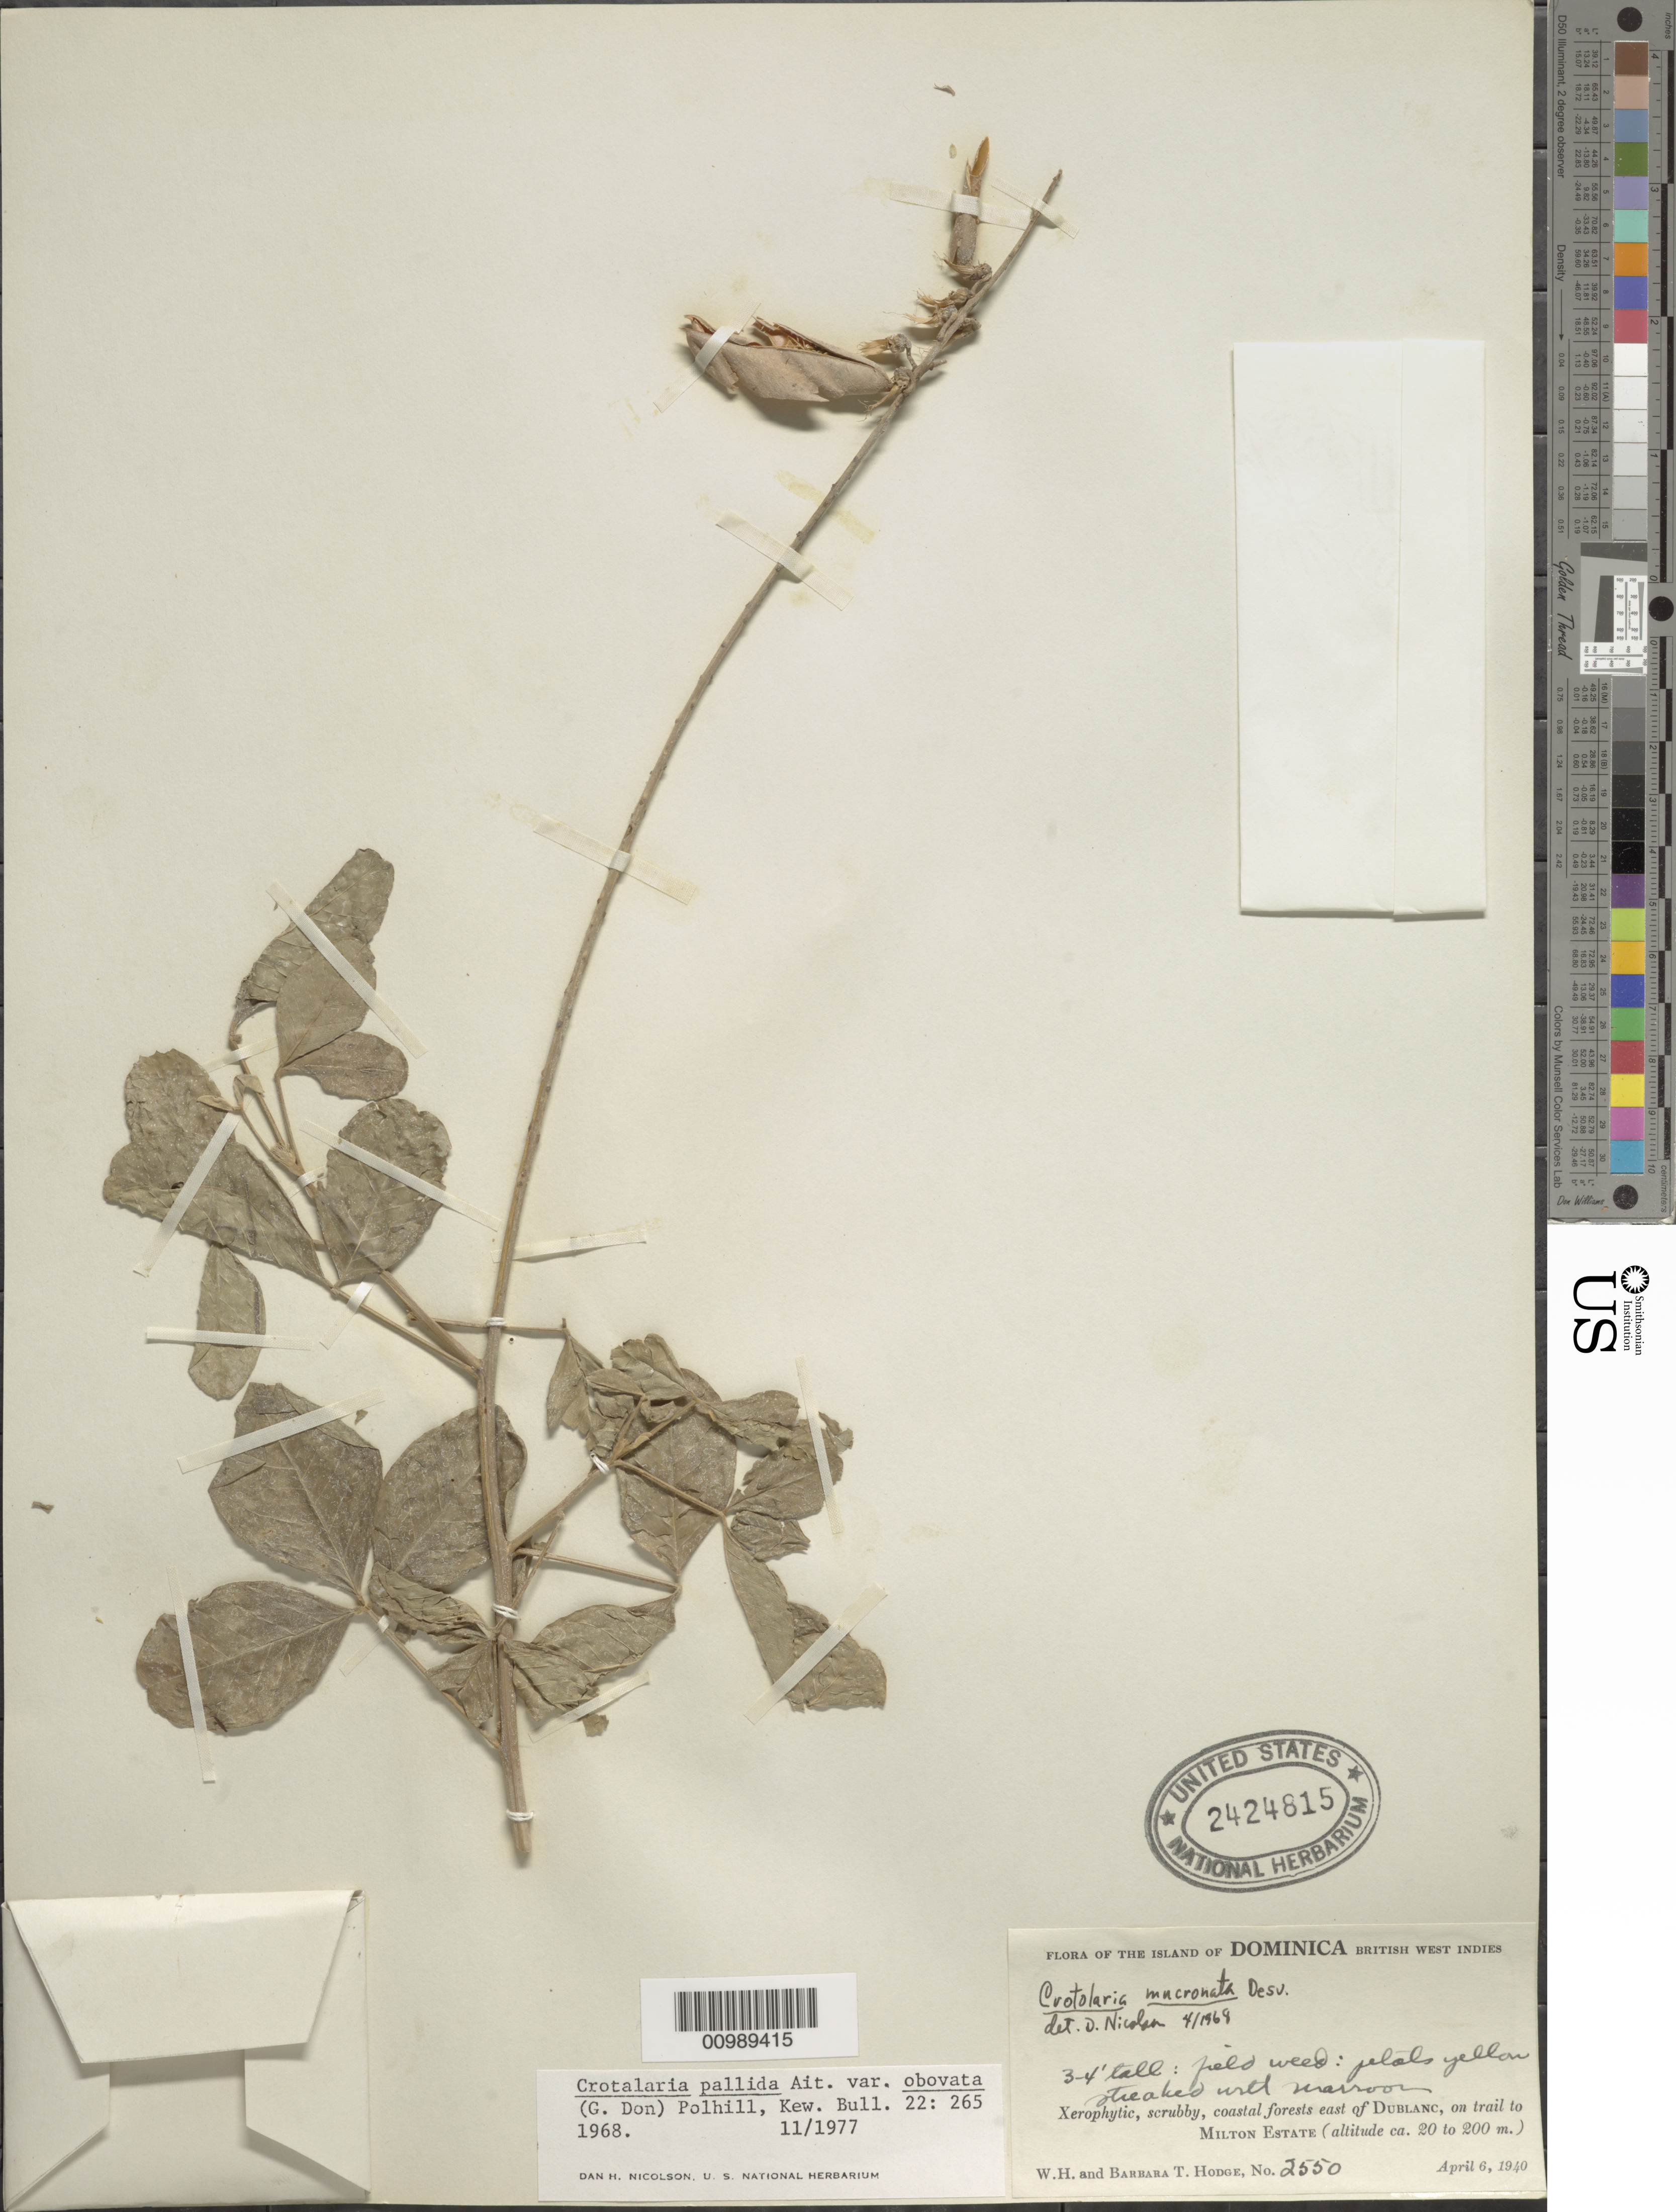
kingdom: Plantae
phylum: Tracheophyta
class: Magnoliopsida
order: Fabales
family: Fabaceae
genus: Crotalaria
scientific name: Crotalaria pallida var. obovata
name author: (G. Don) Polhill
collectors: W. Hodge & B. Hodge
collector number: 2550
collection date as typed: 06 Apr 1940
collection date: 1940-04-06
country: Dominica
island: Dominica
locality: Coastal forests E of Dublanc, on trail to Milton Estate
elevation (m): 20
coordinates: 0 N, 0 E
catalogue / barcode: US 2424815